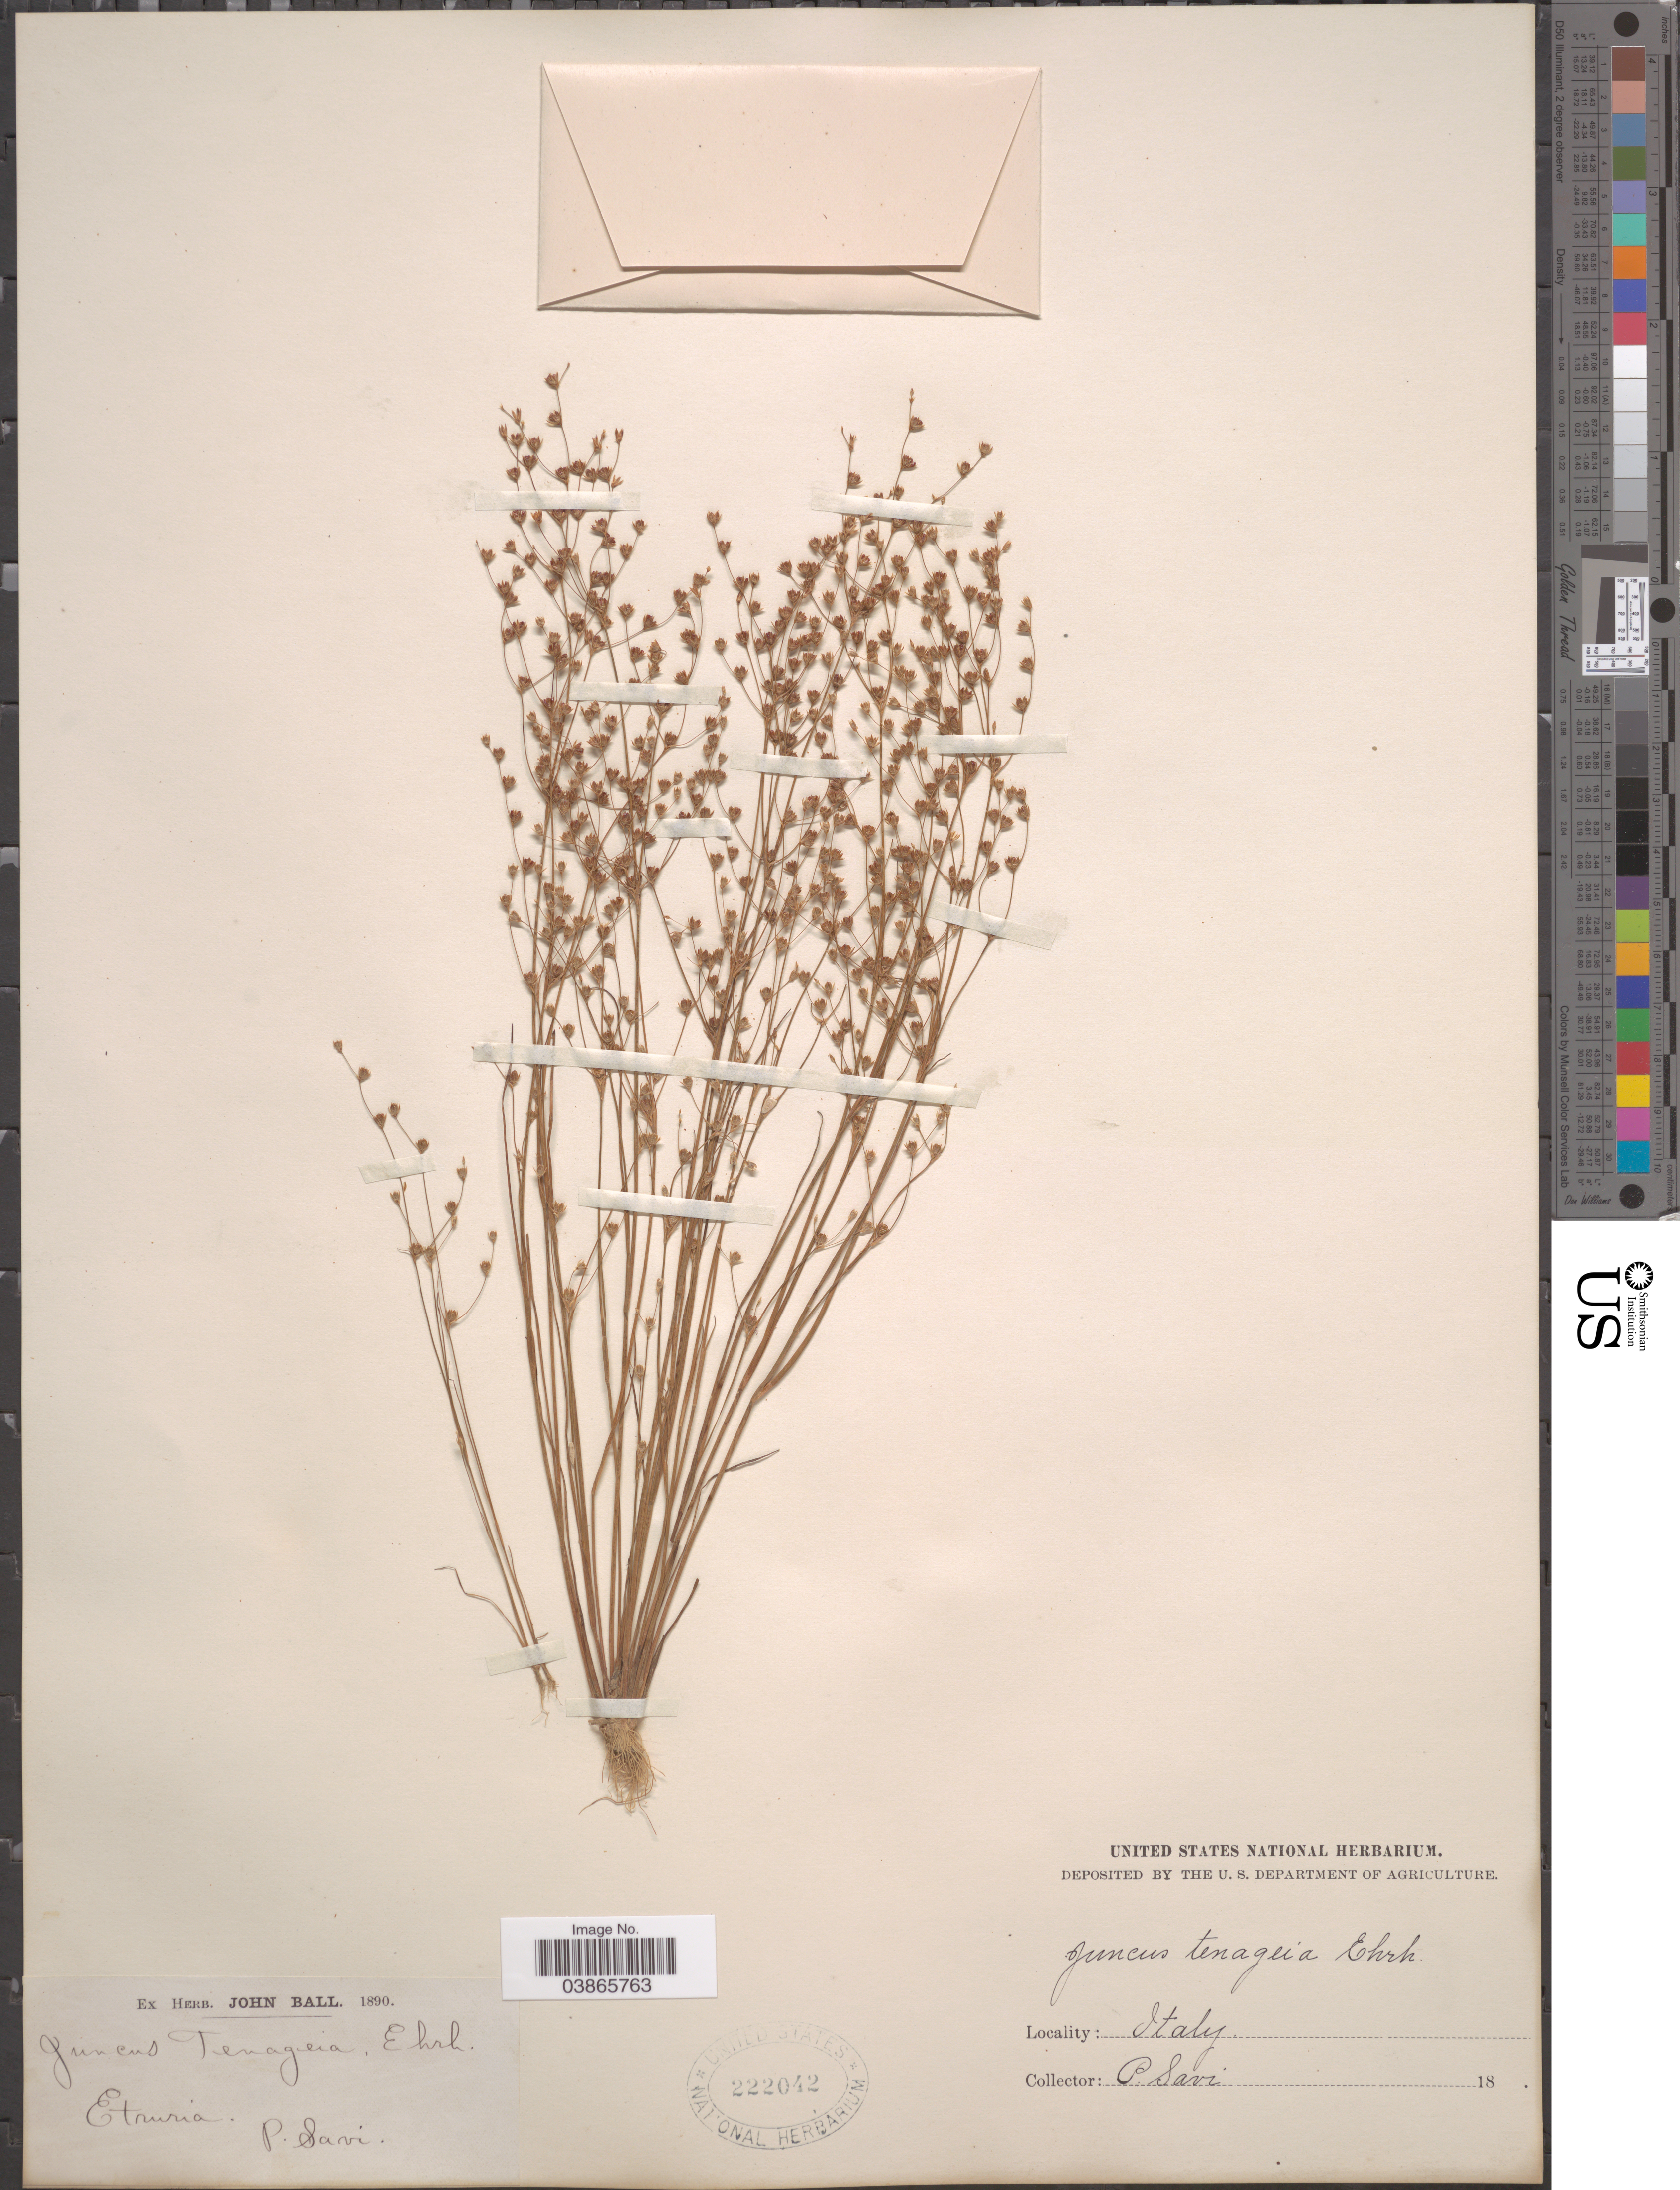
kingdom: Plantae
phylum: Tracheophyta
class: Liliopsida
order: Poales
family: Juncaceae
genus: Juncus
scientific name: Juncus tenageia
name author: Ehrh. ex L. f.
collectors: P. Savi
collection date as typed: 18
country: Italy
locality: Etruria.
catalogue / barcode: US 222042